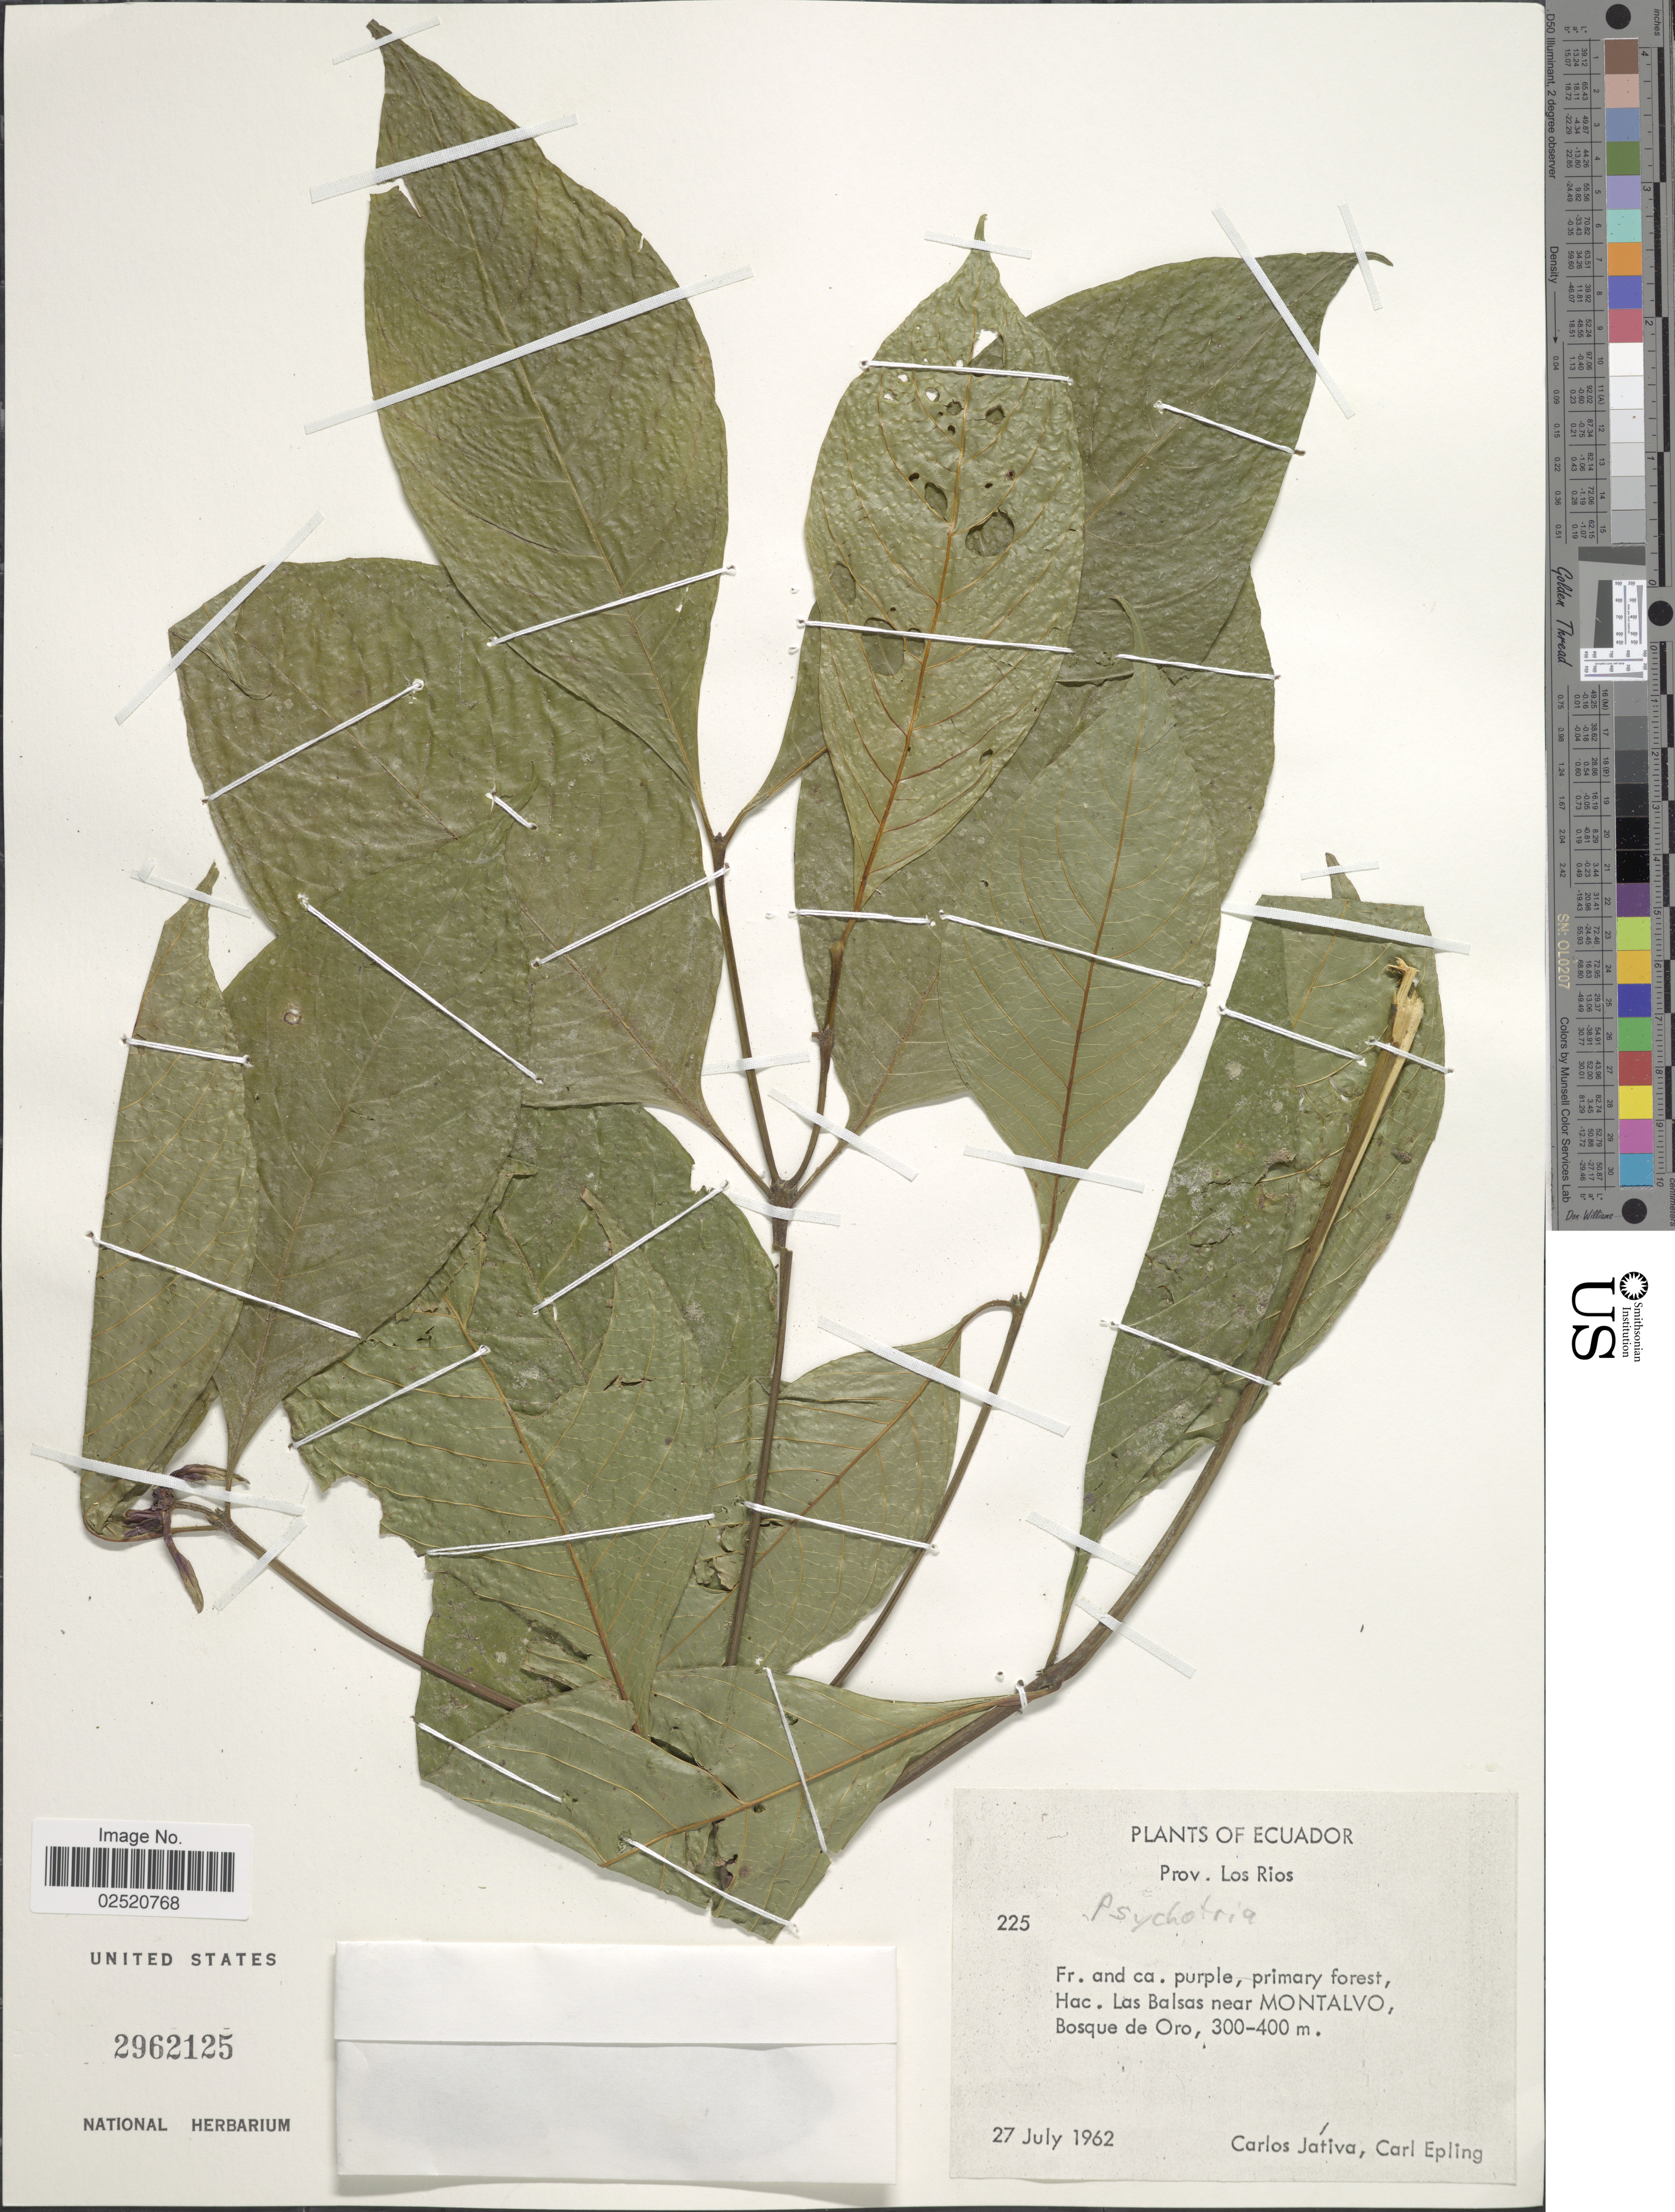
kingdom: Plantae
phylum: Tracheophyta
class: Magnoliopsida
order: Gentianales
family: Rubiaceae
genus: Psychotria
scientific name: Psychotria sp.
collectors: C. D. Játiva & C. C. Epling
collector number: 225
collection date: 1962-07-27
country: Ecuador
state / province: Los Ríos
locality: Hac. Las Balsas near Montalvo, Bosque de Oro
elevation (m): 300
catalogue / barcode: US 2962125